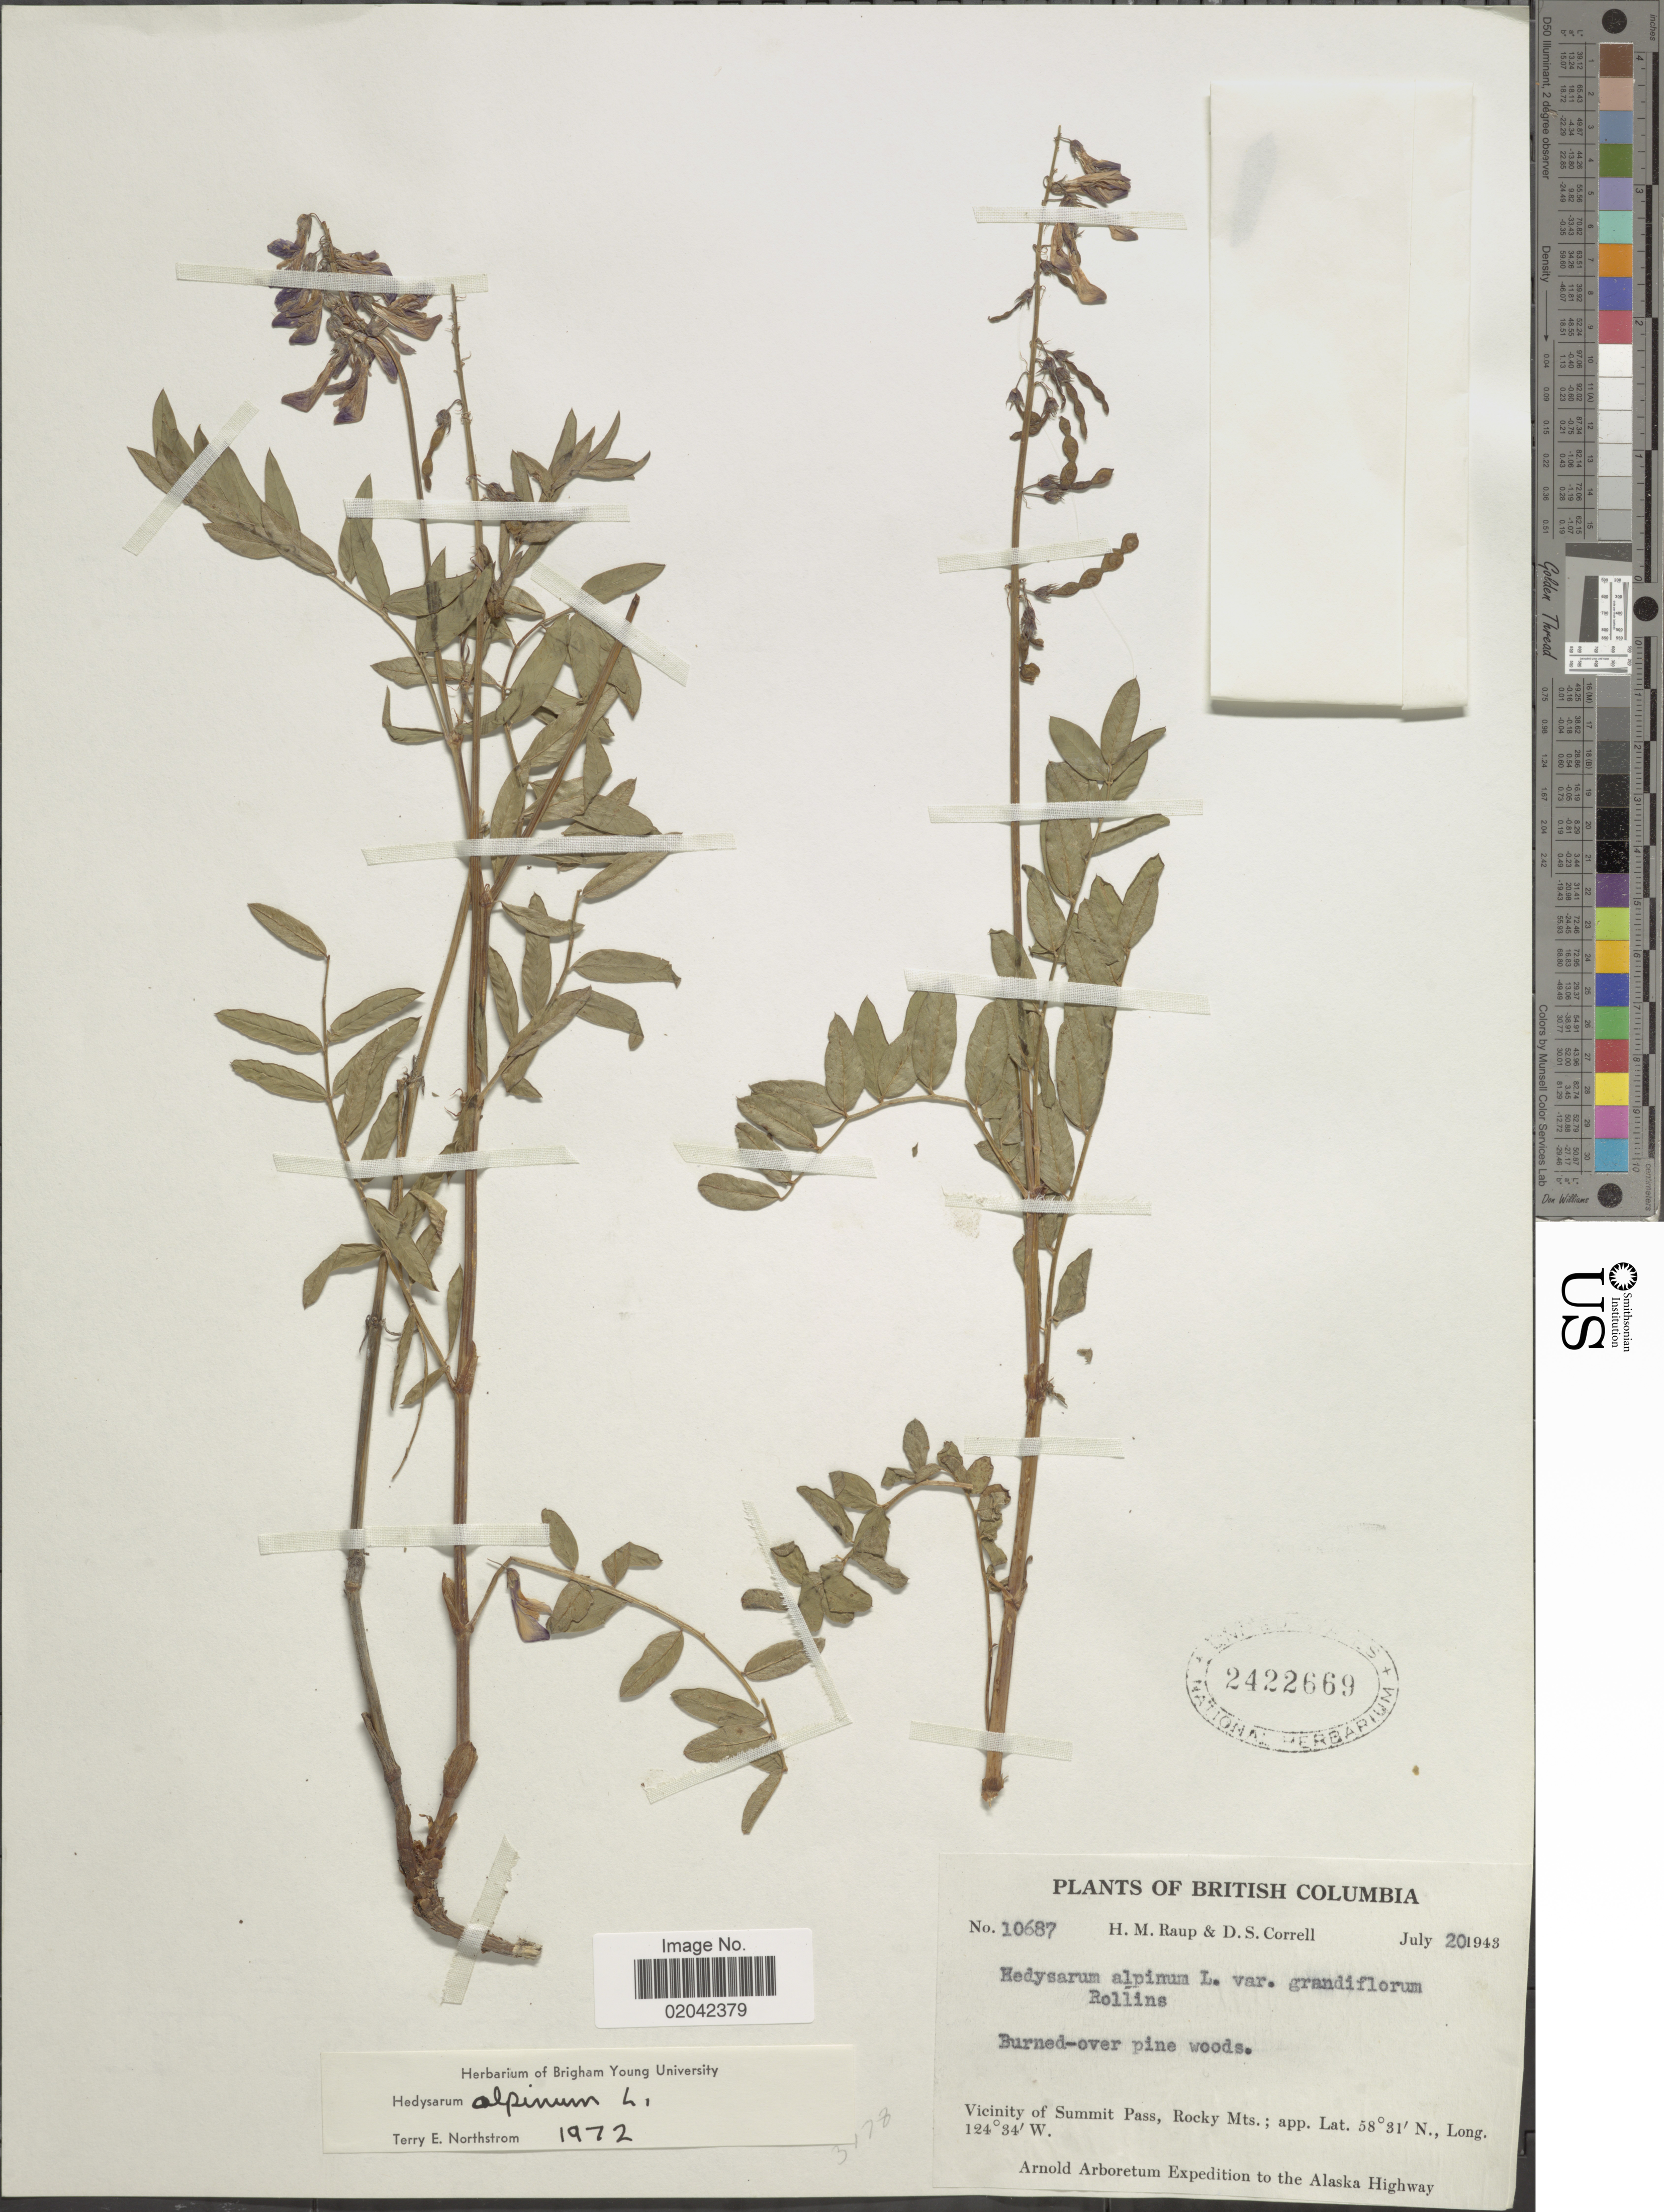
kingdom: Plantae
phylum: Tracheophyta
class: Magnoliopsida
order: Fabales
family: Fabaceae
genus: Hedysarum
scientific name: Hedysarum alpinum var. americanum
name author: Michx. ex Pursh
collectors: H. Raup & D. S. Correll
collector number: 10687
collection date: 1943-07-20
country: Canada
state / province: British Columbia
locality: Vicinity of Summit Pass, Rocky Mts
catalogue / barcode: US 2422669